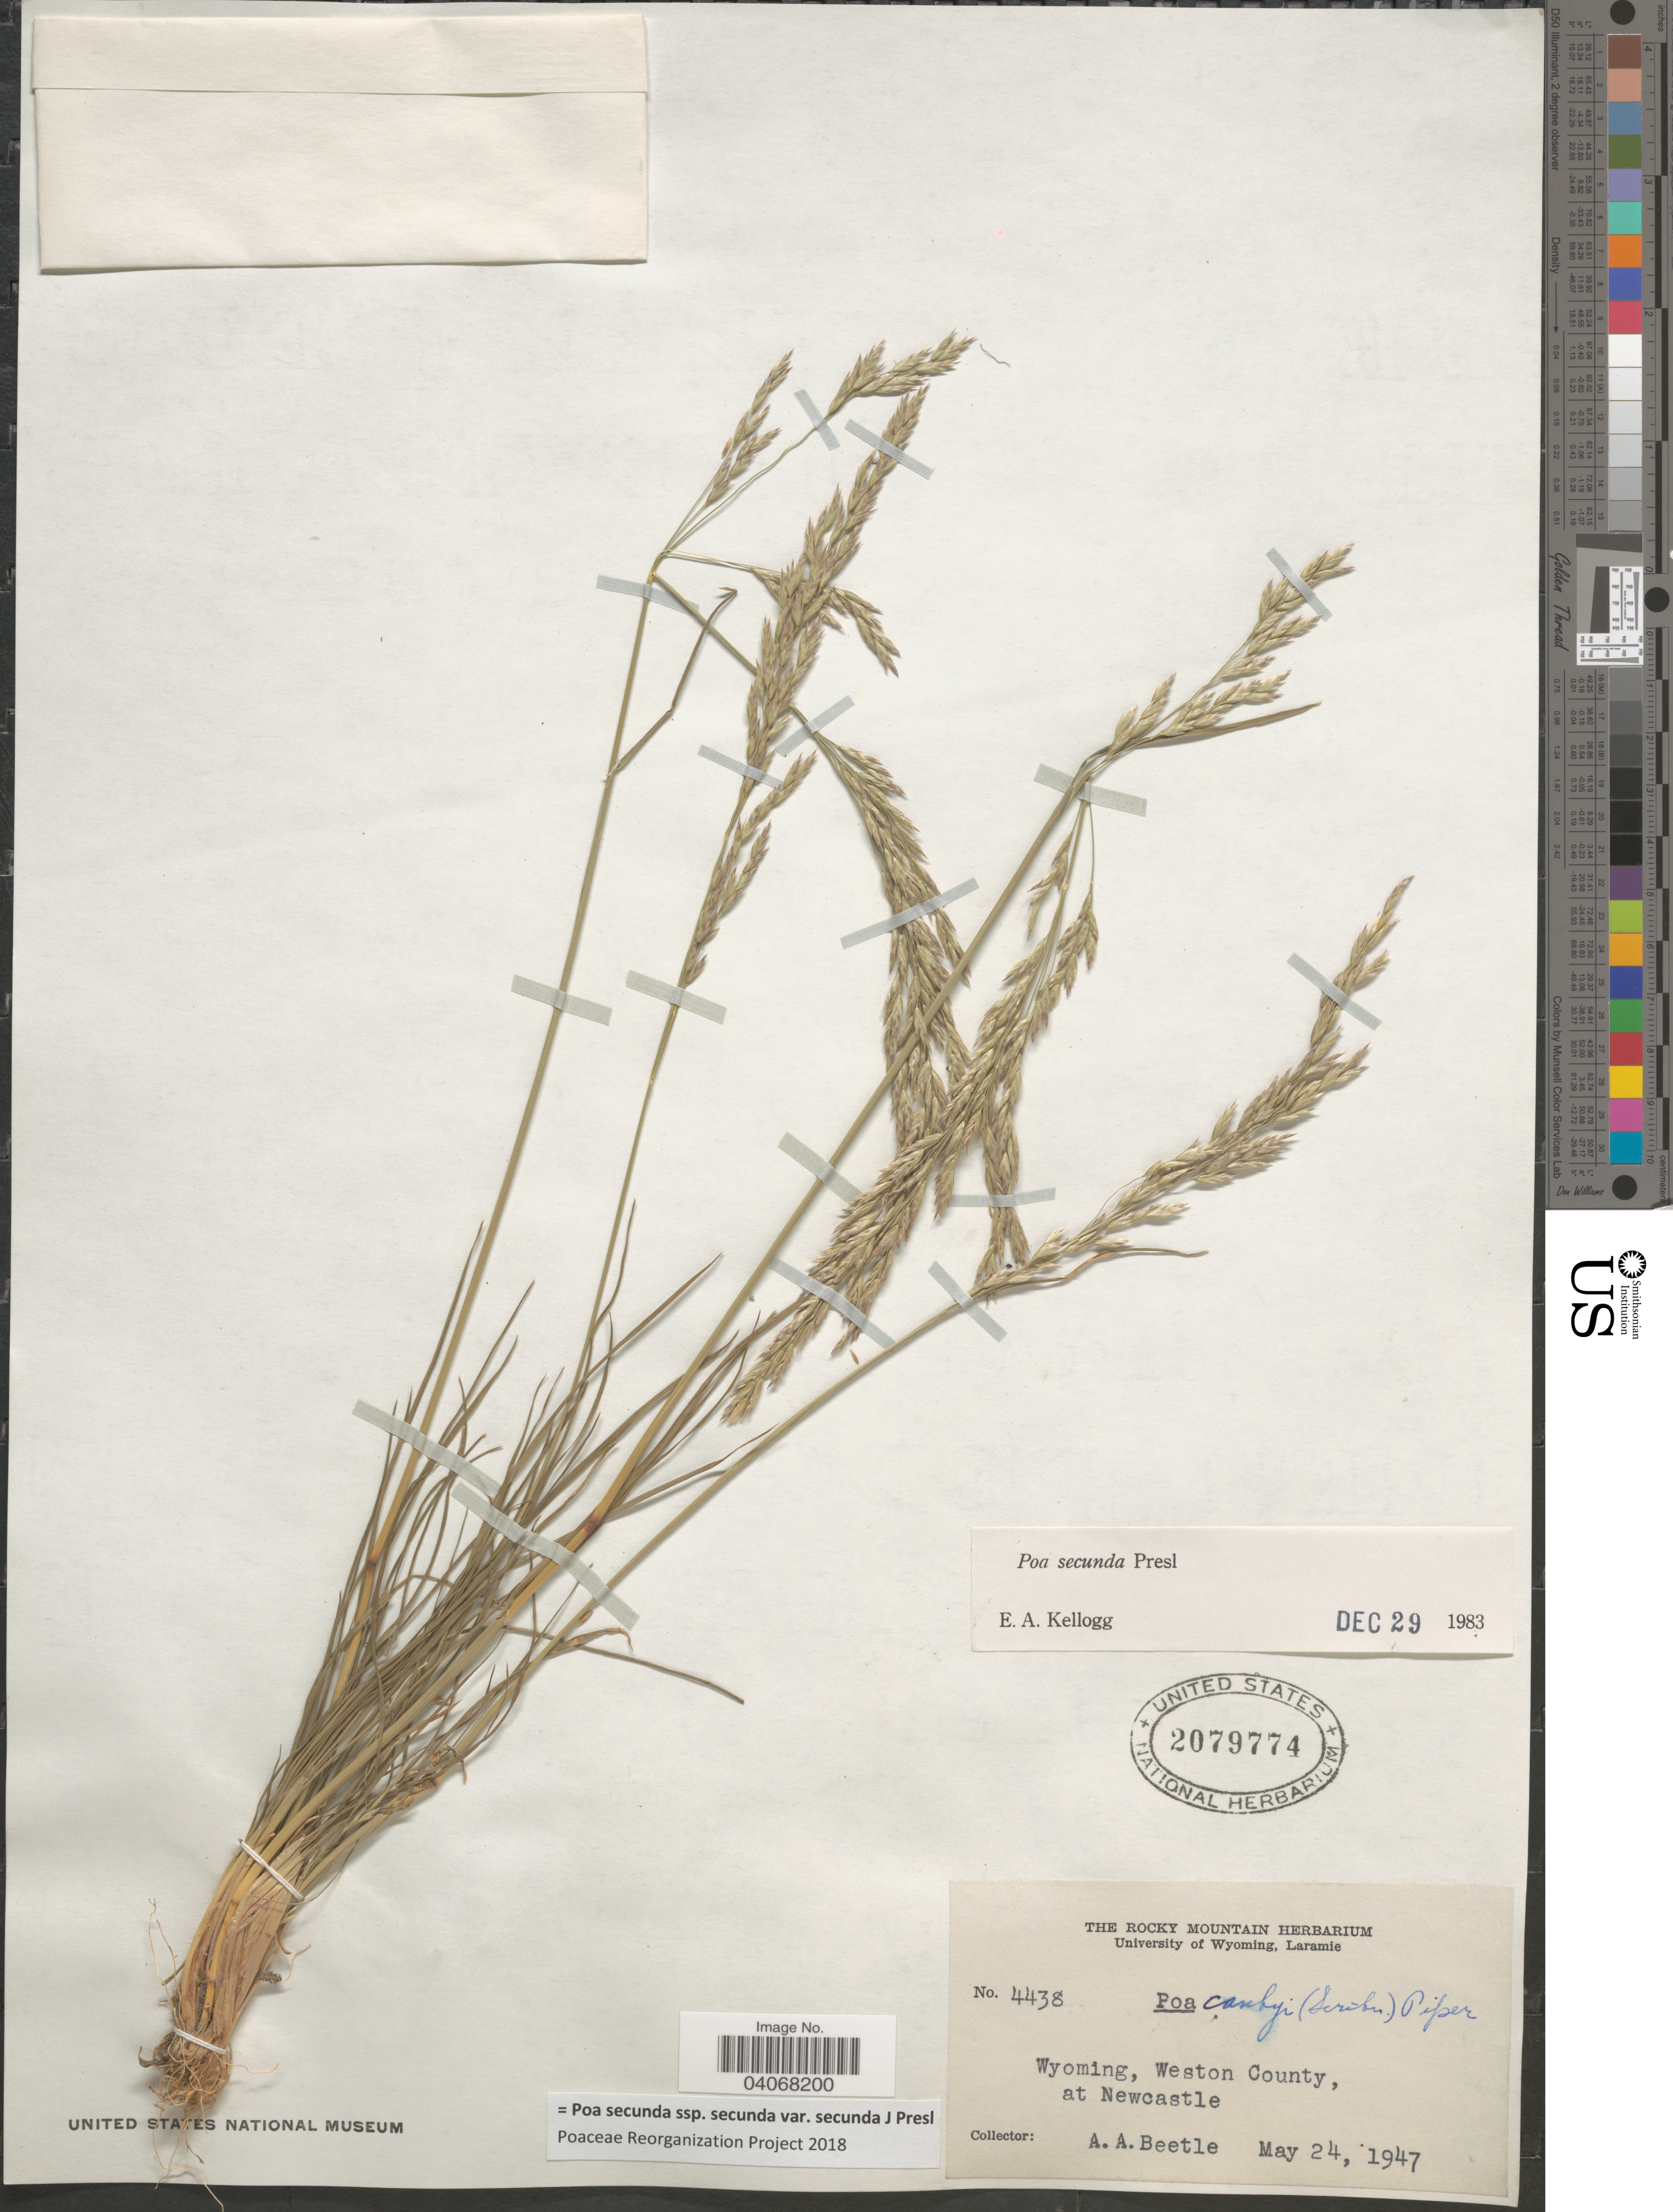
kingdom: Plantae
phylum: Tracheophyta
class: Liliopsida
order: Poales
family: Poaceae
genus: Poa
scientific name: Poa secunda subsp. secunda var. secunda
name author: J. Presl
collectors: A. A. Beetle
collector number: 4438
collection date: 1947-05-24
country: United States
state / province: Wyoming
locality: Weston County, at Newcastle.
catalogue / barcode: US 2079774